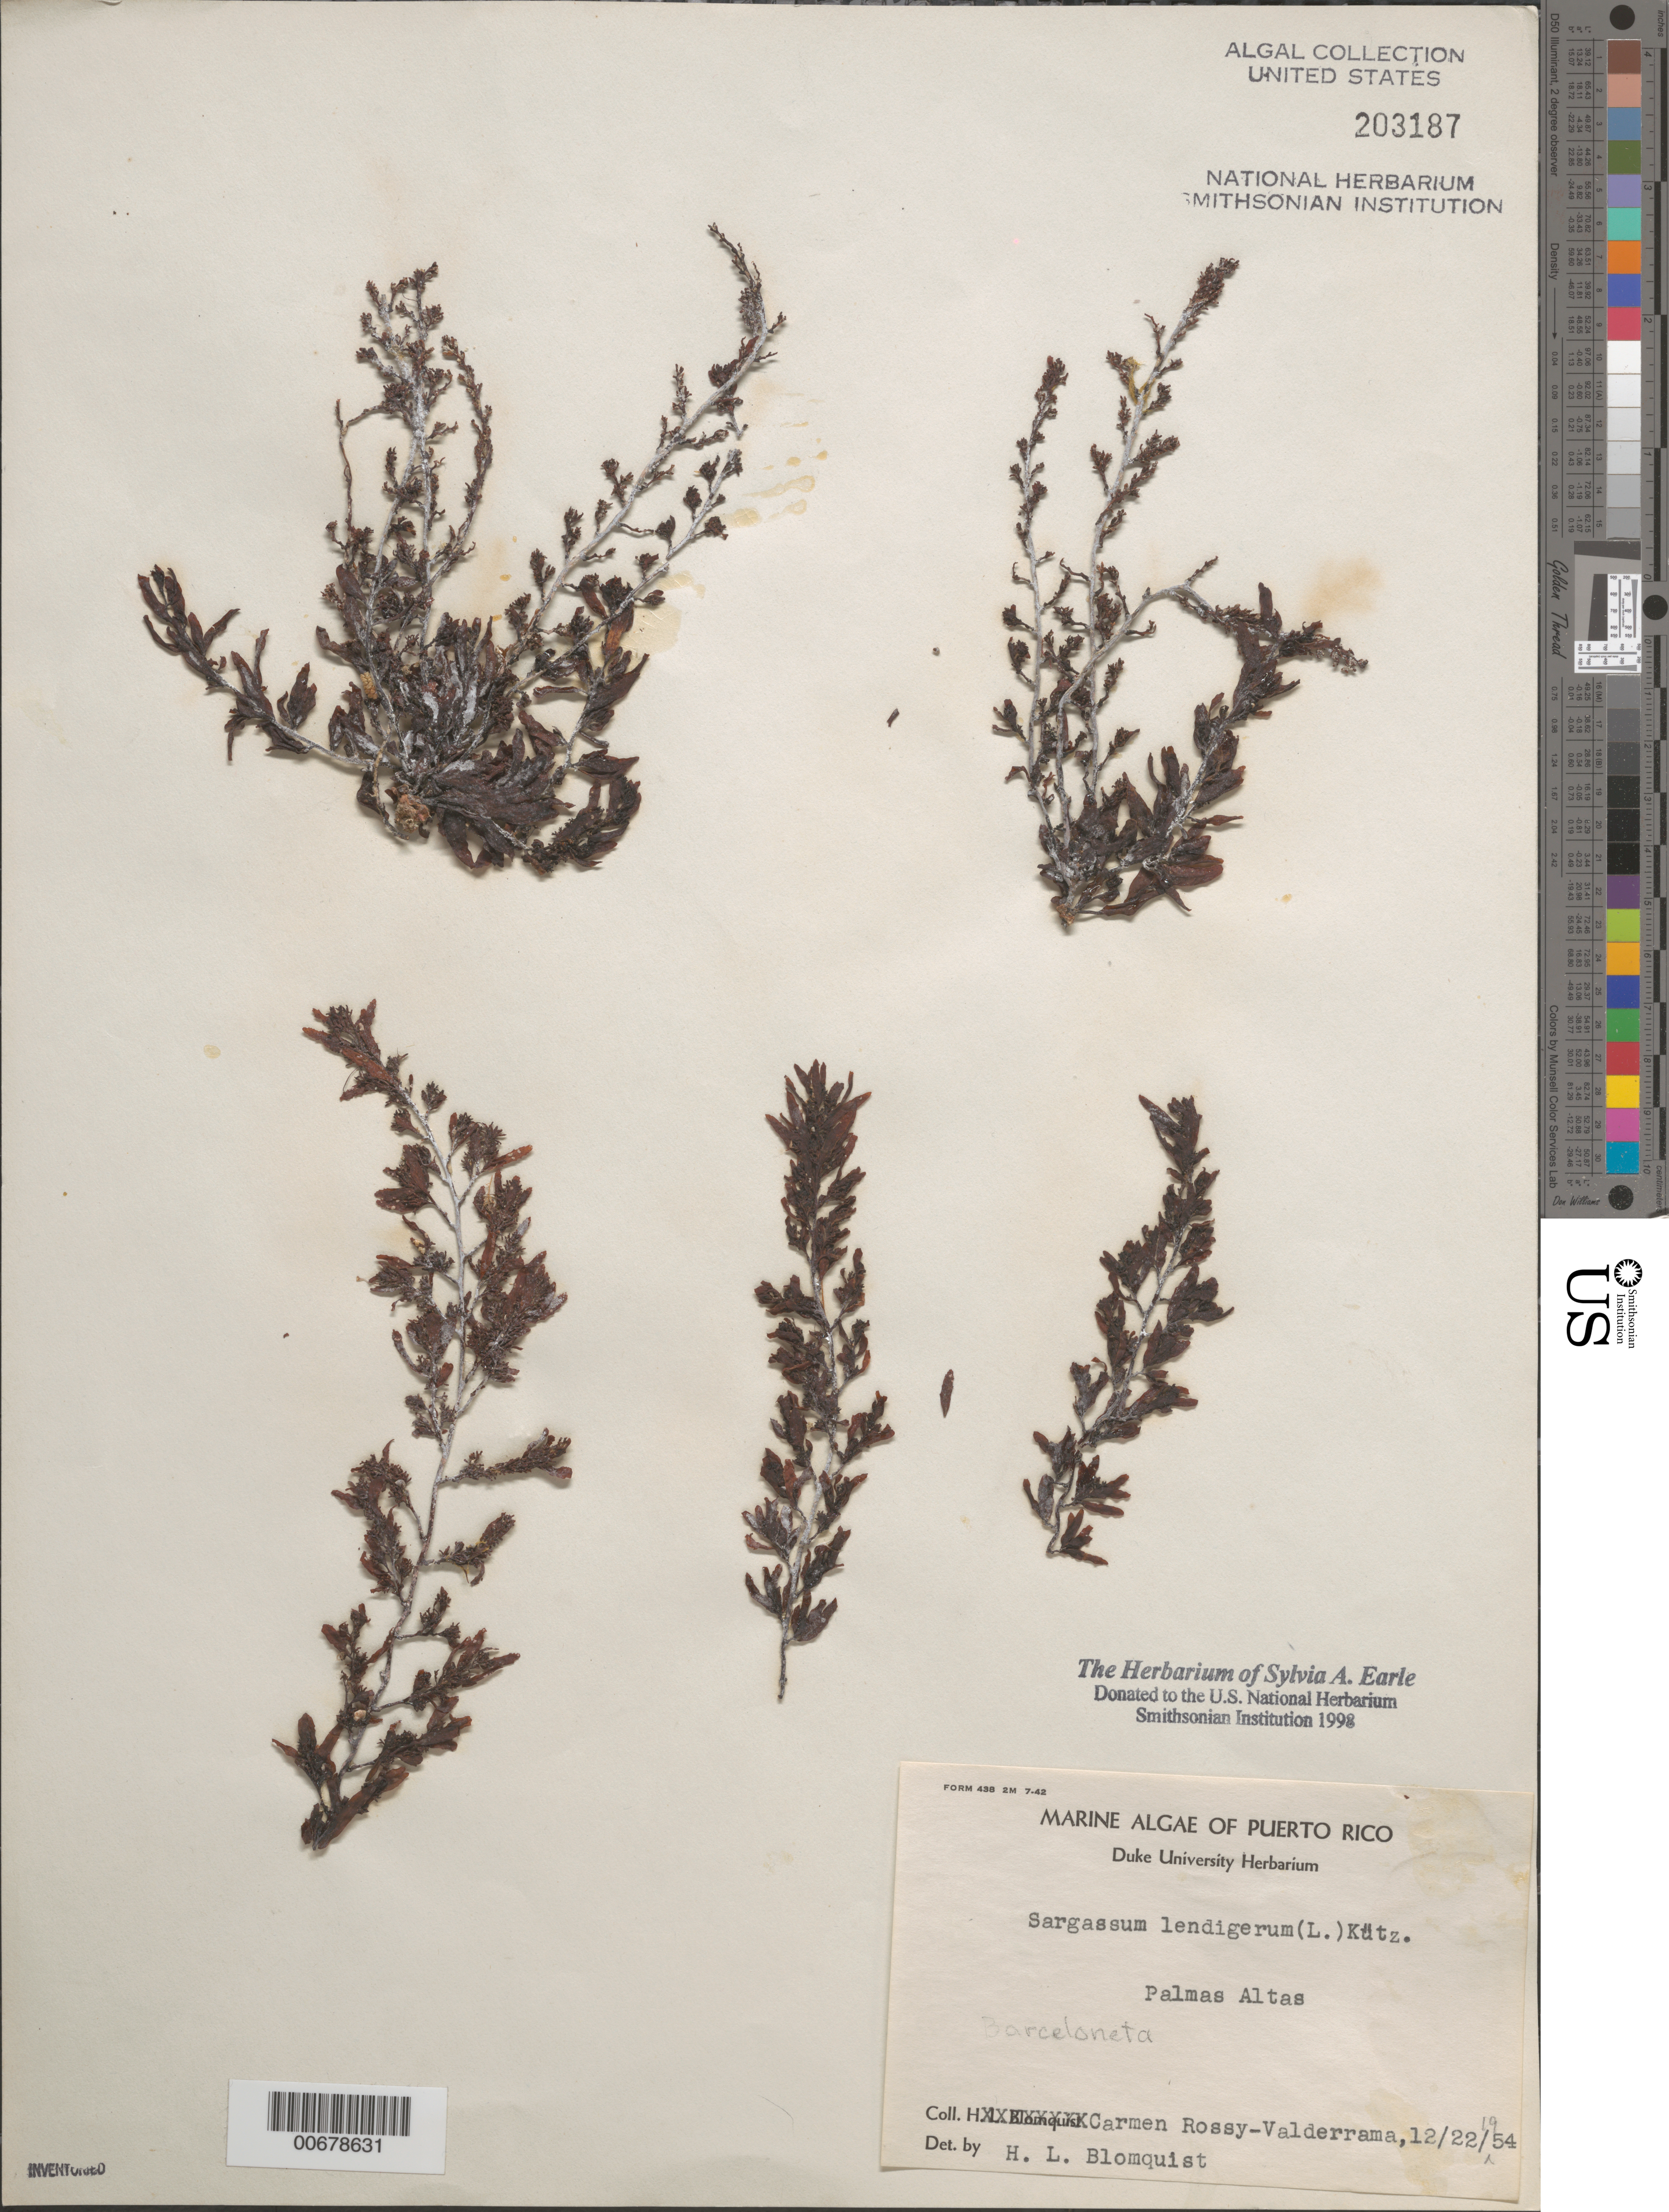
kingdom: Chromista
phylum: Ochrophyta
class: Phaeophyceae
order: Fucales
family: Sargassaceae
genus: Sargassum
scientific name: Sargassum lendigerum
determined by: Blomquist, H. L.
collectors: C. Rossy-Valderrama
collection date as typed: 22 Dec 1954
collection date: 1954-12-22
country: Puerto Rico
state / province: Barceloneta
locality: Palmas Altas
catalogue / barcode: US 203187